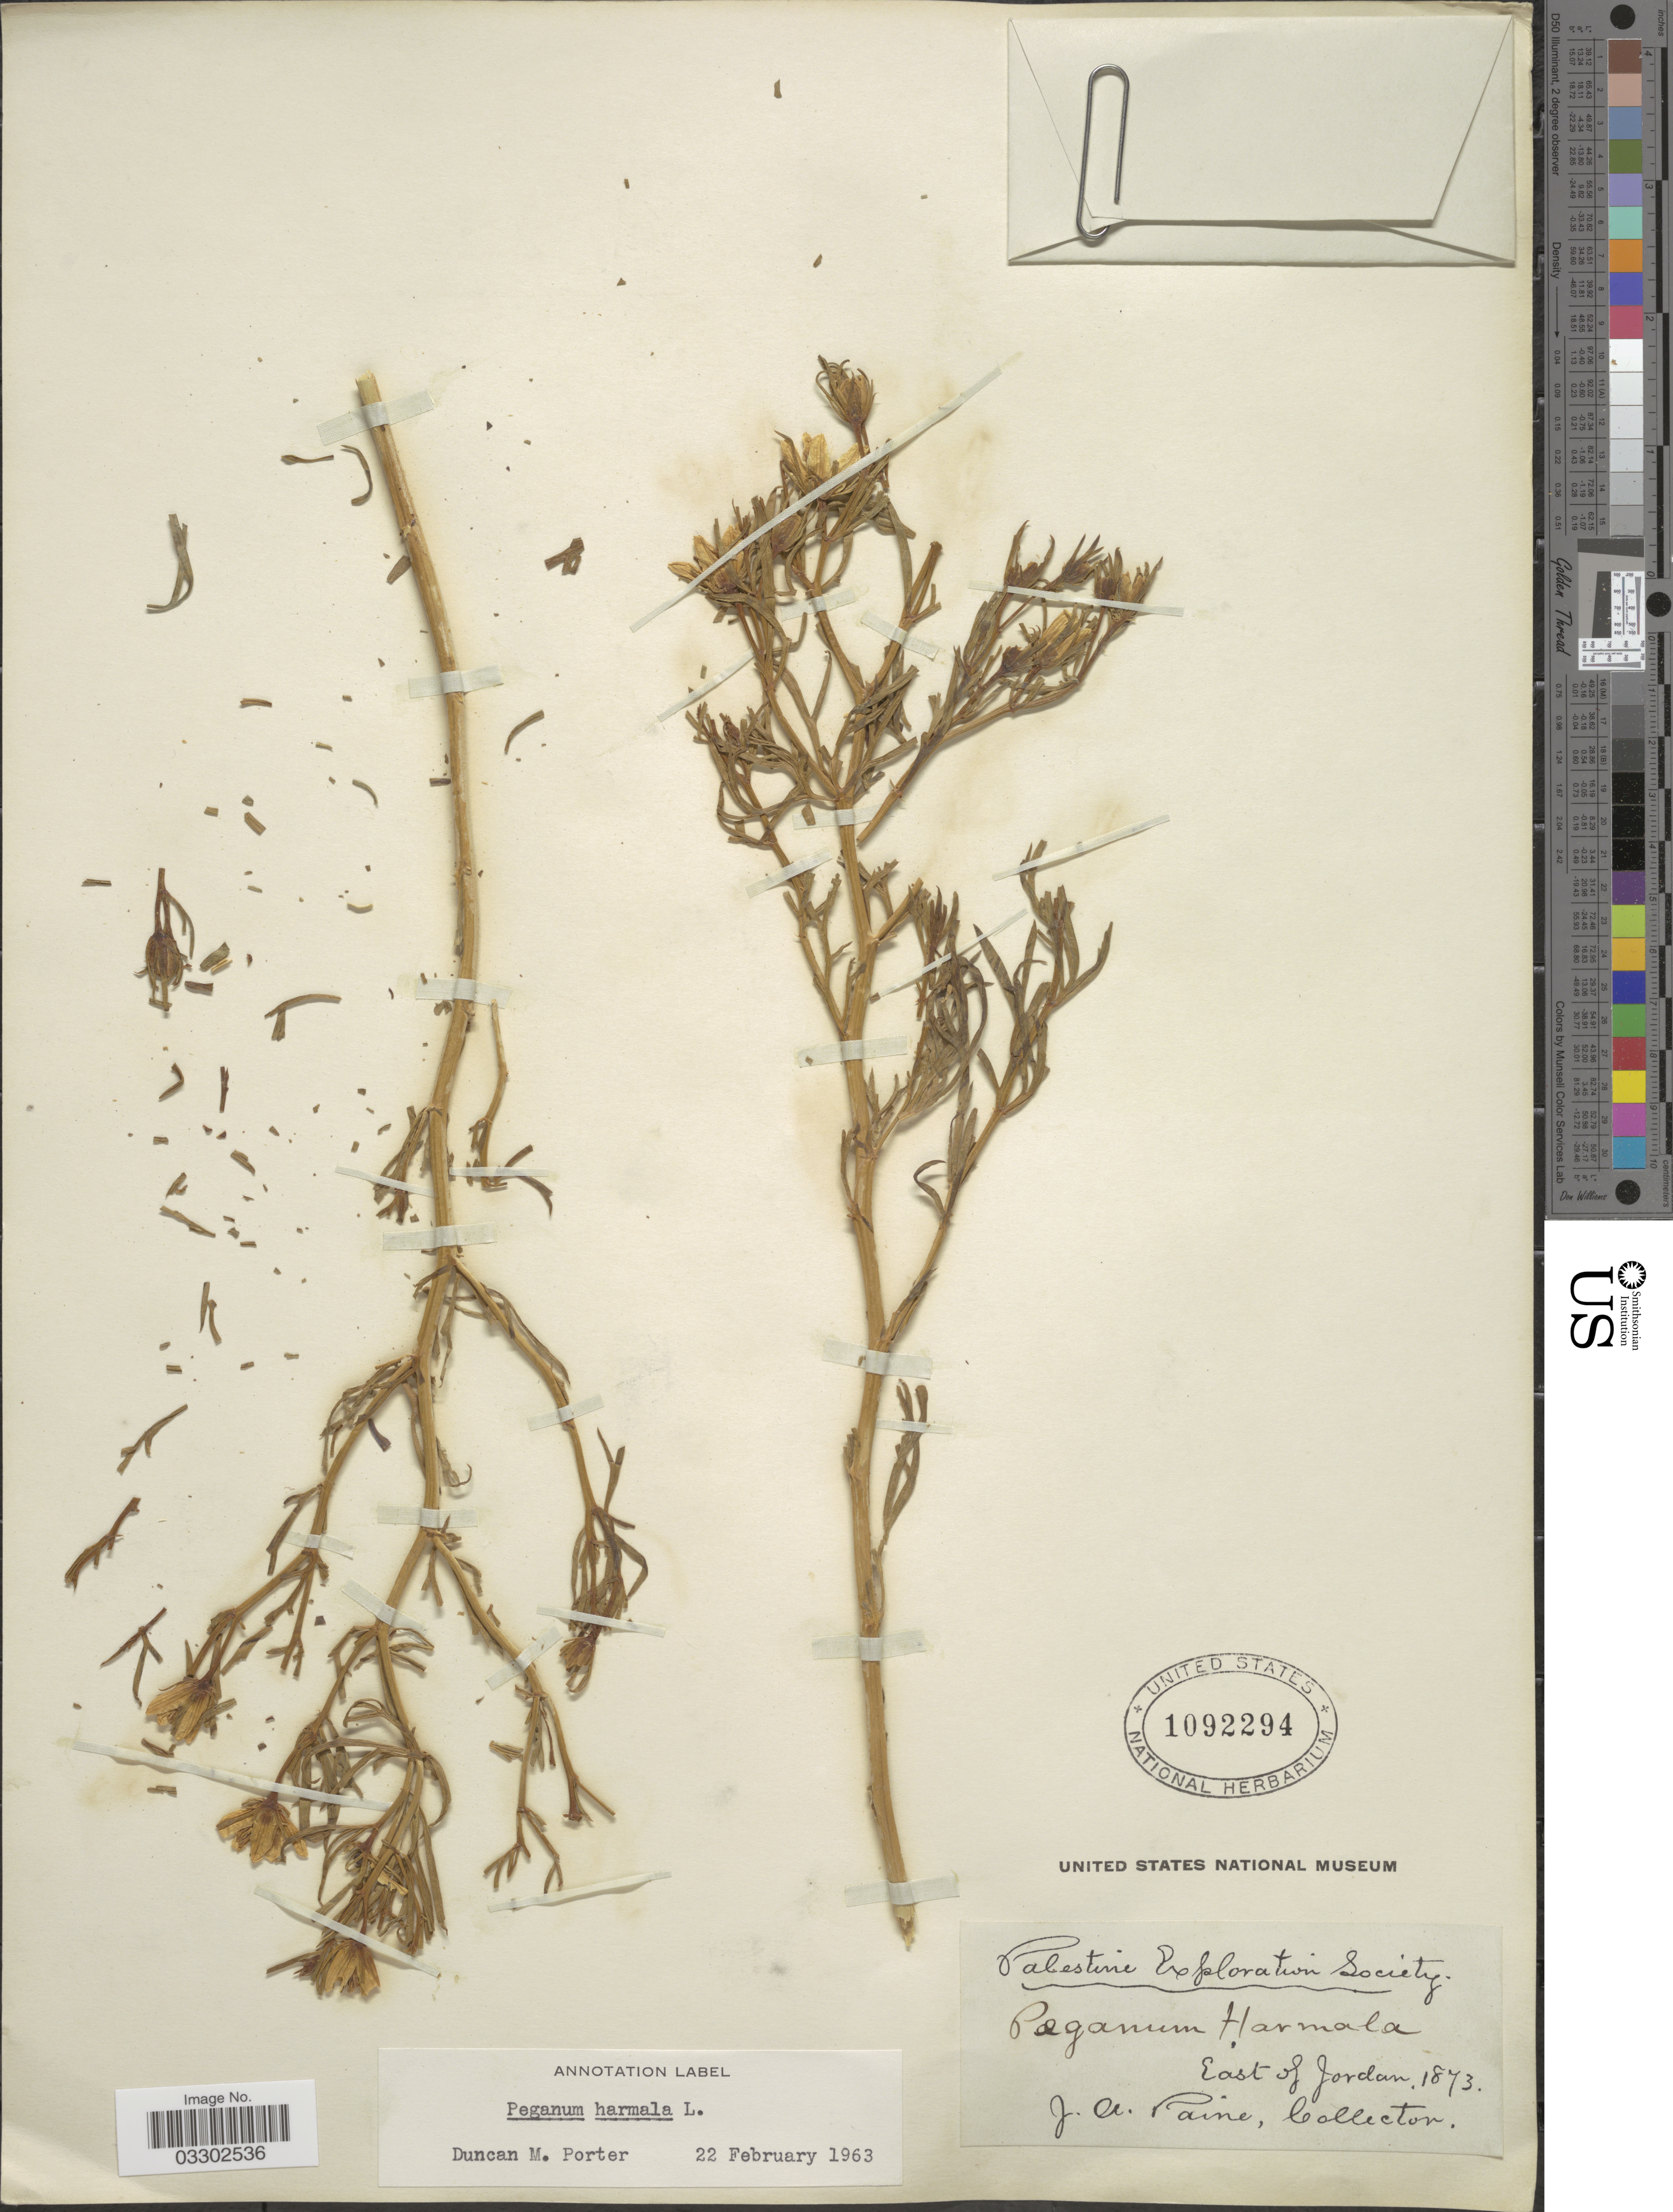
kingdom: Plantae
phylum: Tracheophyta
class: Magnoliopsida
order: Sapindales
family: Tetradiclidaceae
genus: Peganum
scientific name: Peganum harmala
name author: L.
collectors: J. A. Paine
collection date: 1873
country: Jordan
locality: East of Jordan.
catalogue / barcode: US 1092294